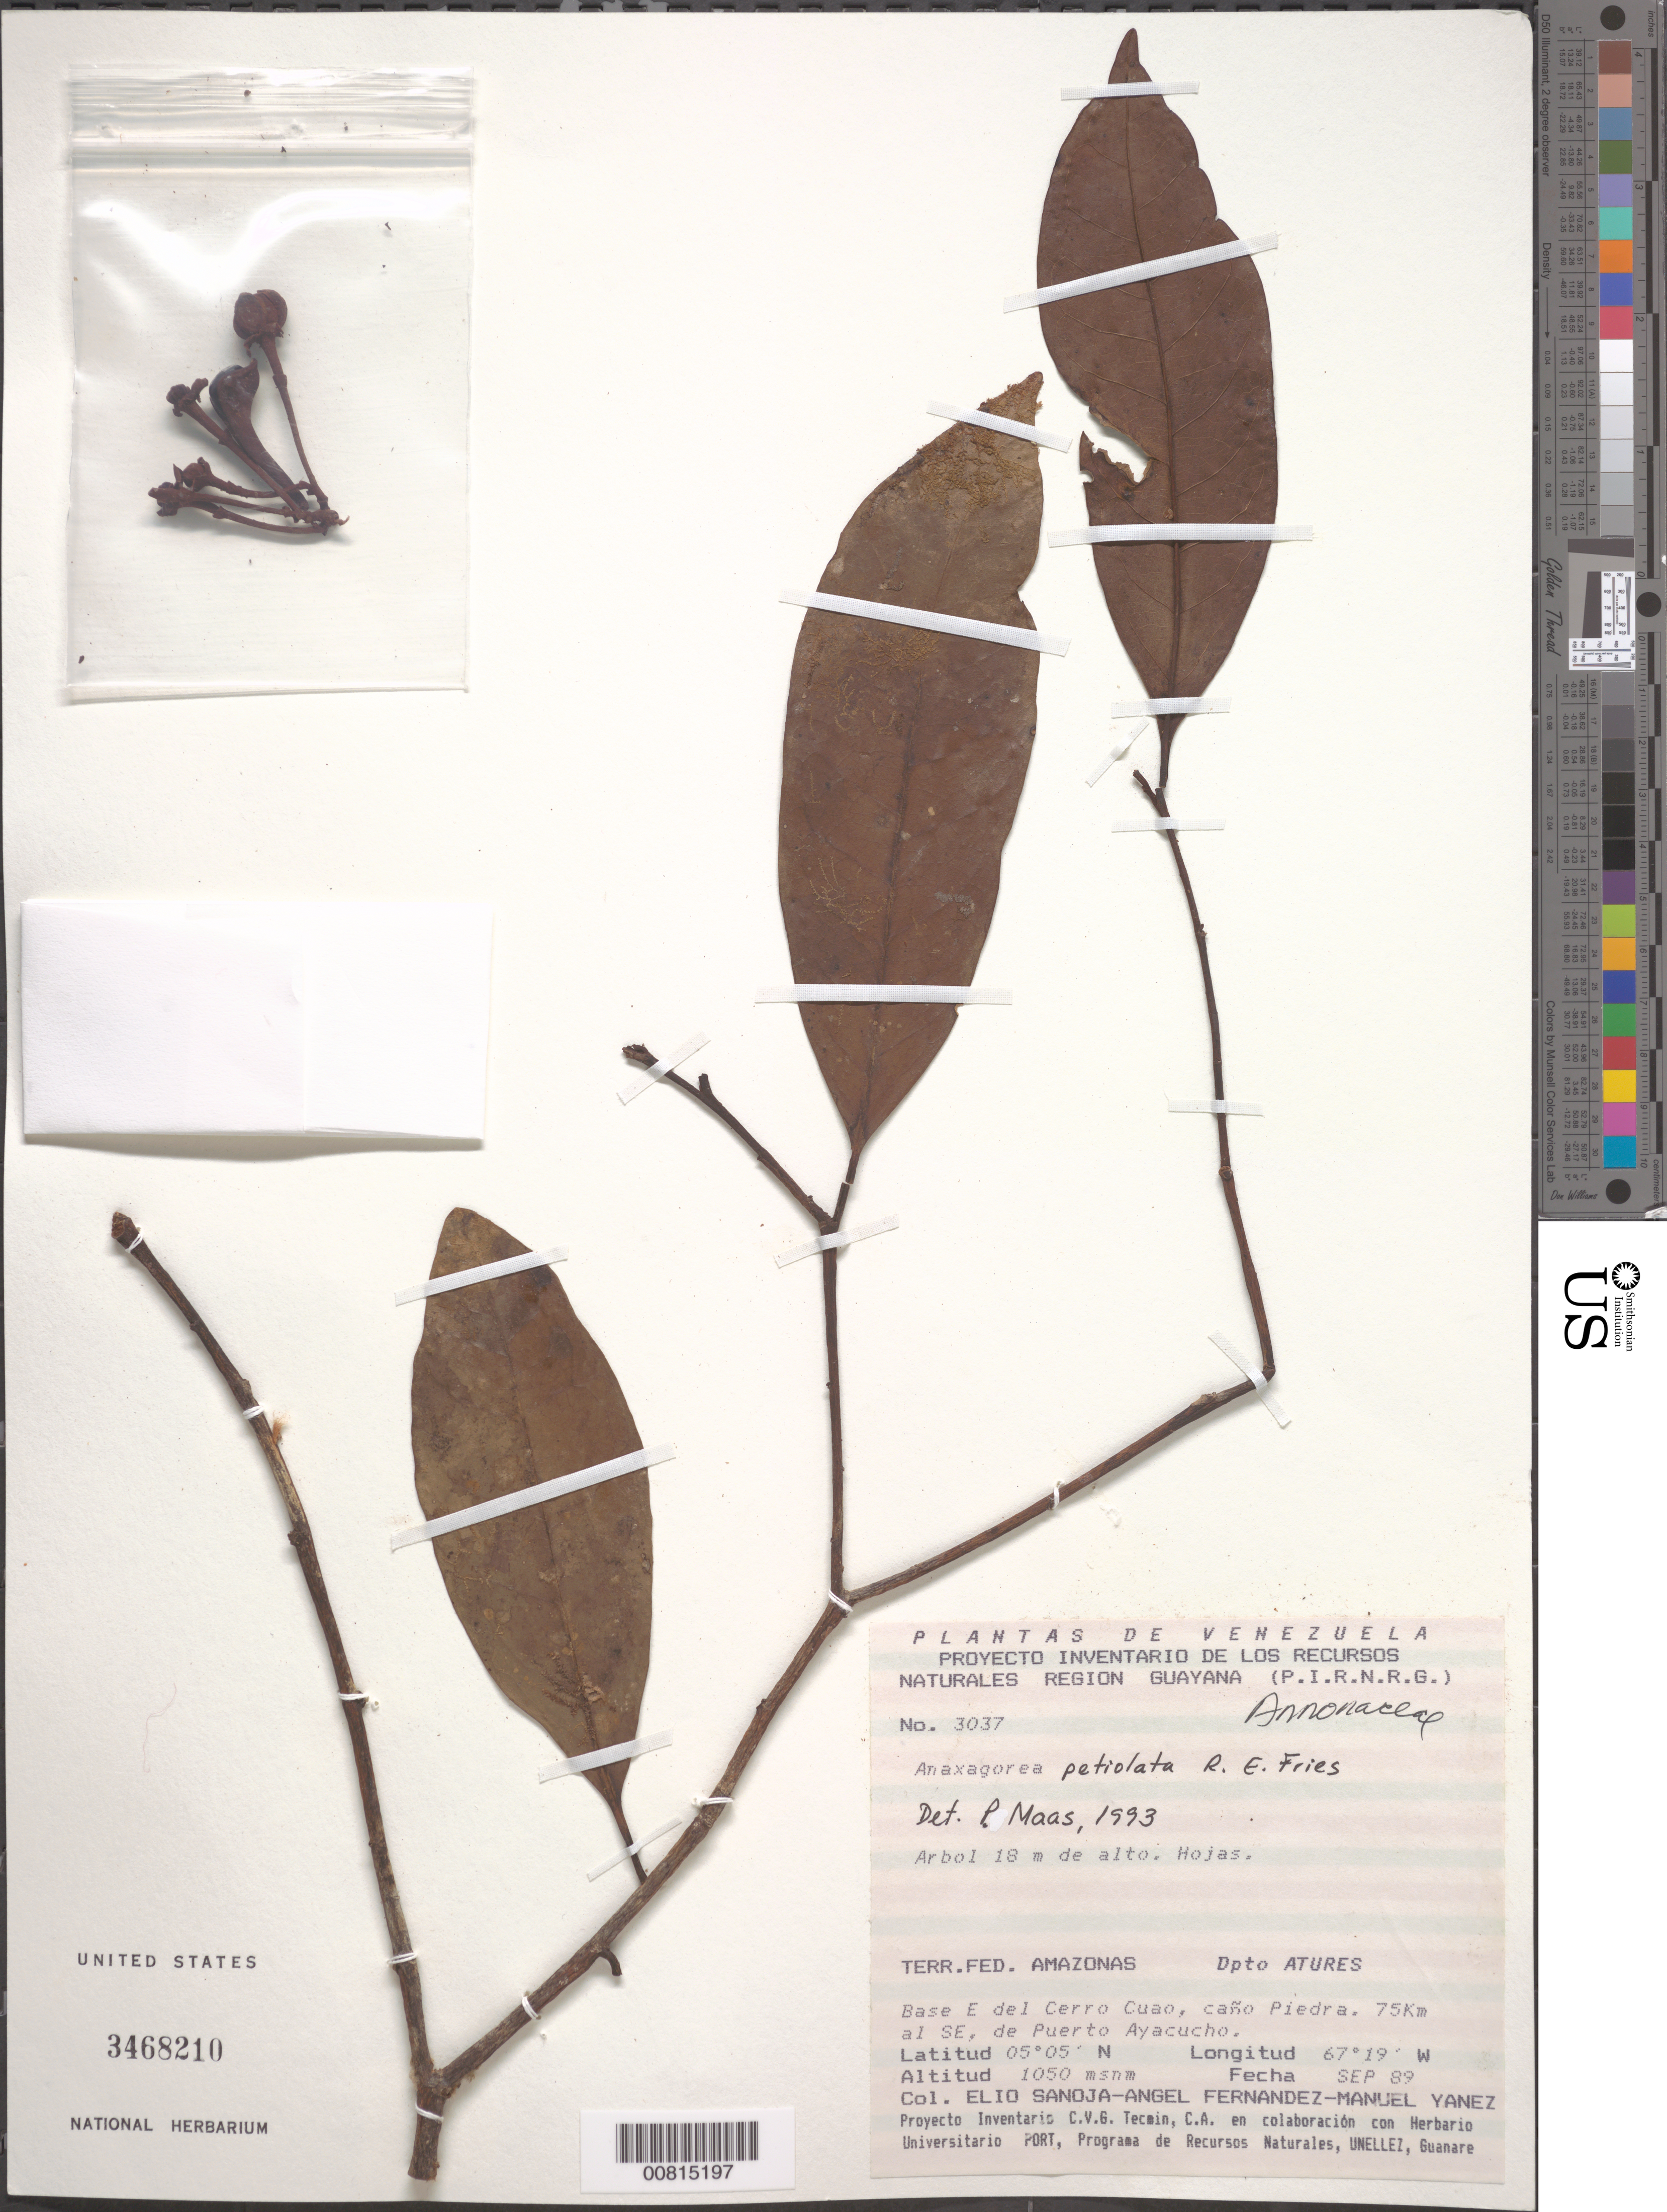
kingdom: Plantae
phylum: Tracheophyta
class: Magnoliopsida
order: Magnoliales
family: Annonaceae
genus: Anaxagorea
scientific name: Anaxagorea petiolata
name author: R.E. Fr.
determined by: Maas, Paul J. M.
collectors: E. Sanoja, A. Fernandez & M. Yanez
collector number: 3037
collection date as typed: Sep-89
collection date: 1989-09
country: Venezuela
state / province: Amazonas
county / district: Atures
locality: Cerro Cuao, Caño Piedra; 75 km al SE de Puerto Ayacucho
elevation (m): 1050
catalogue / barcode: US 3468210